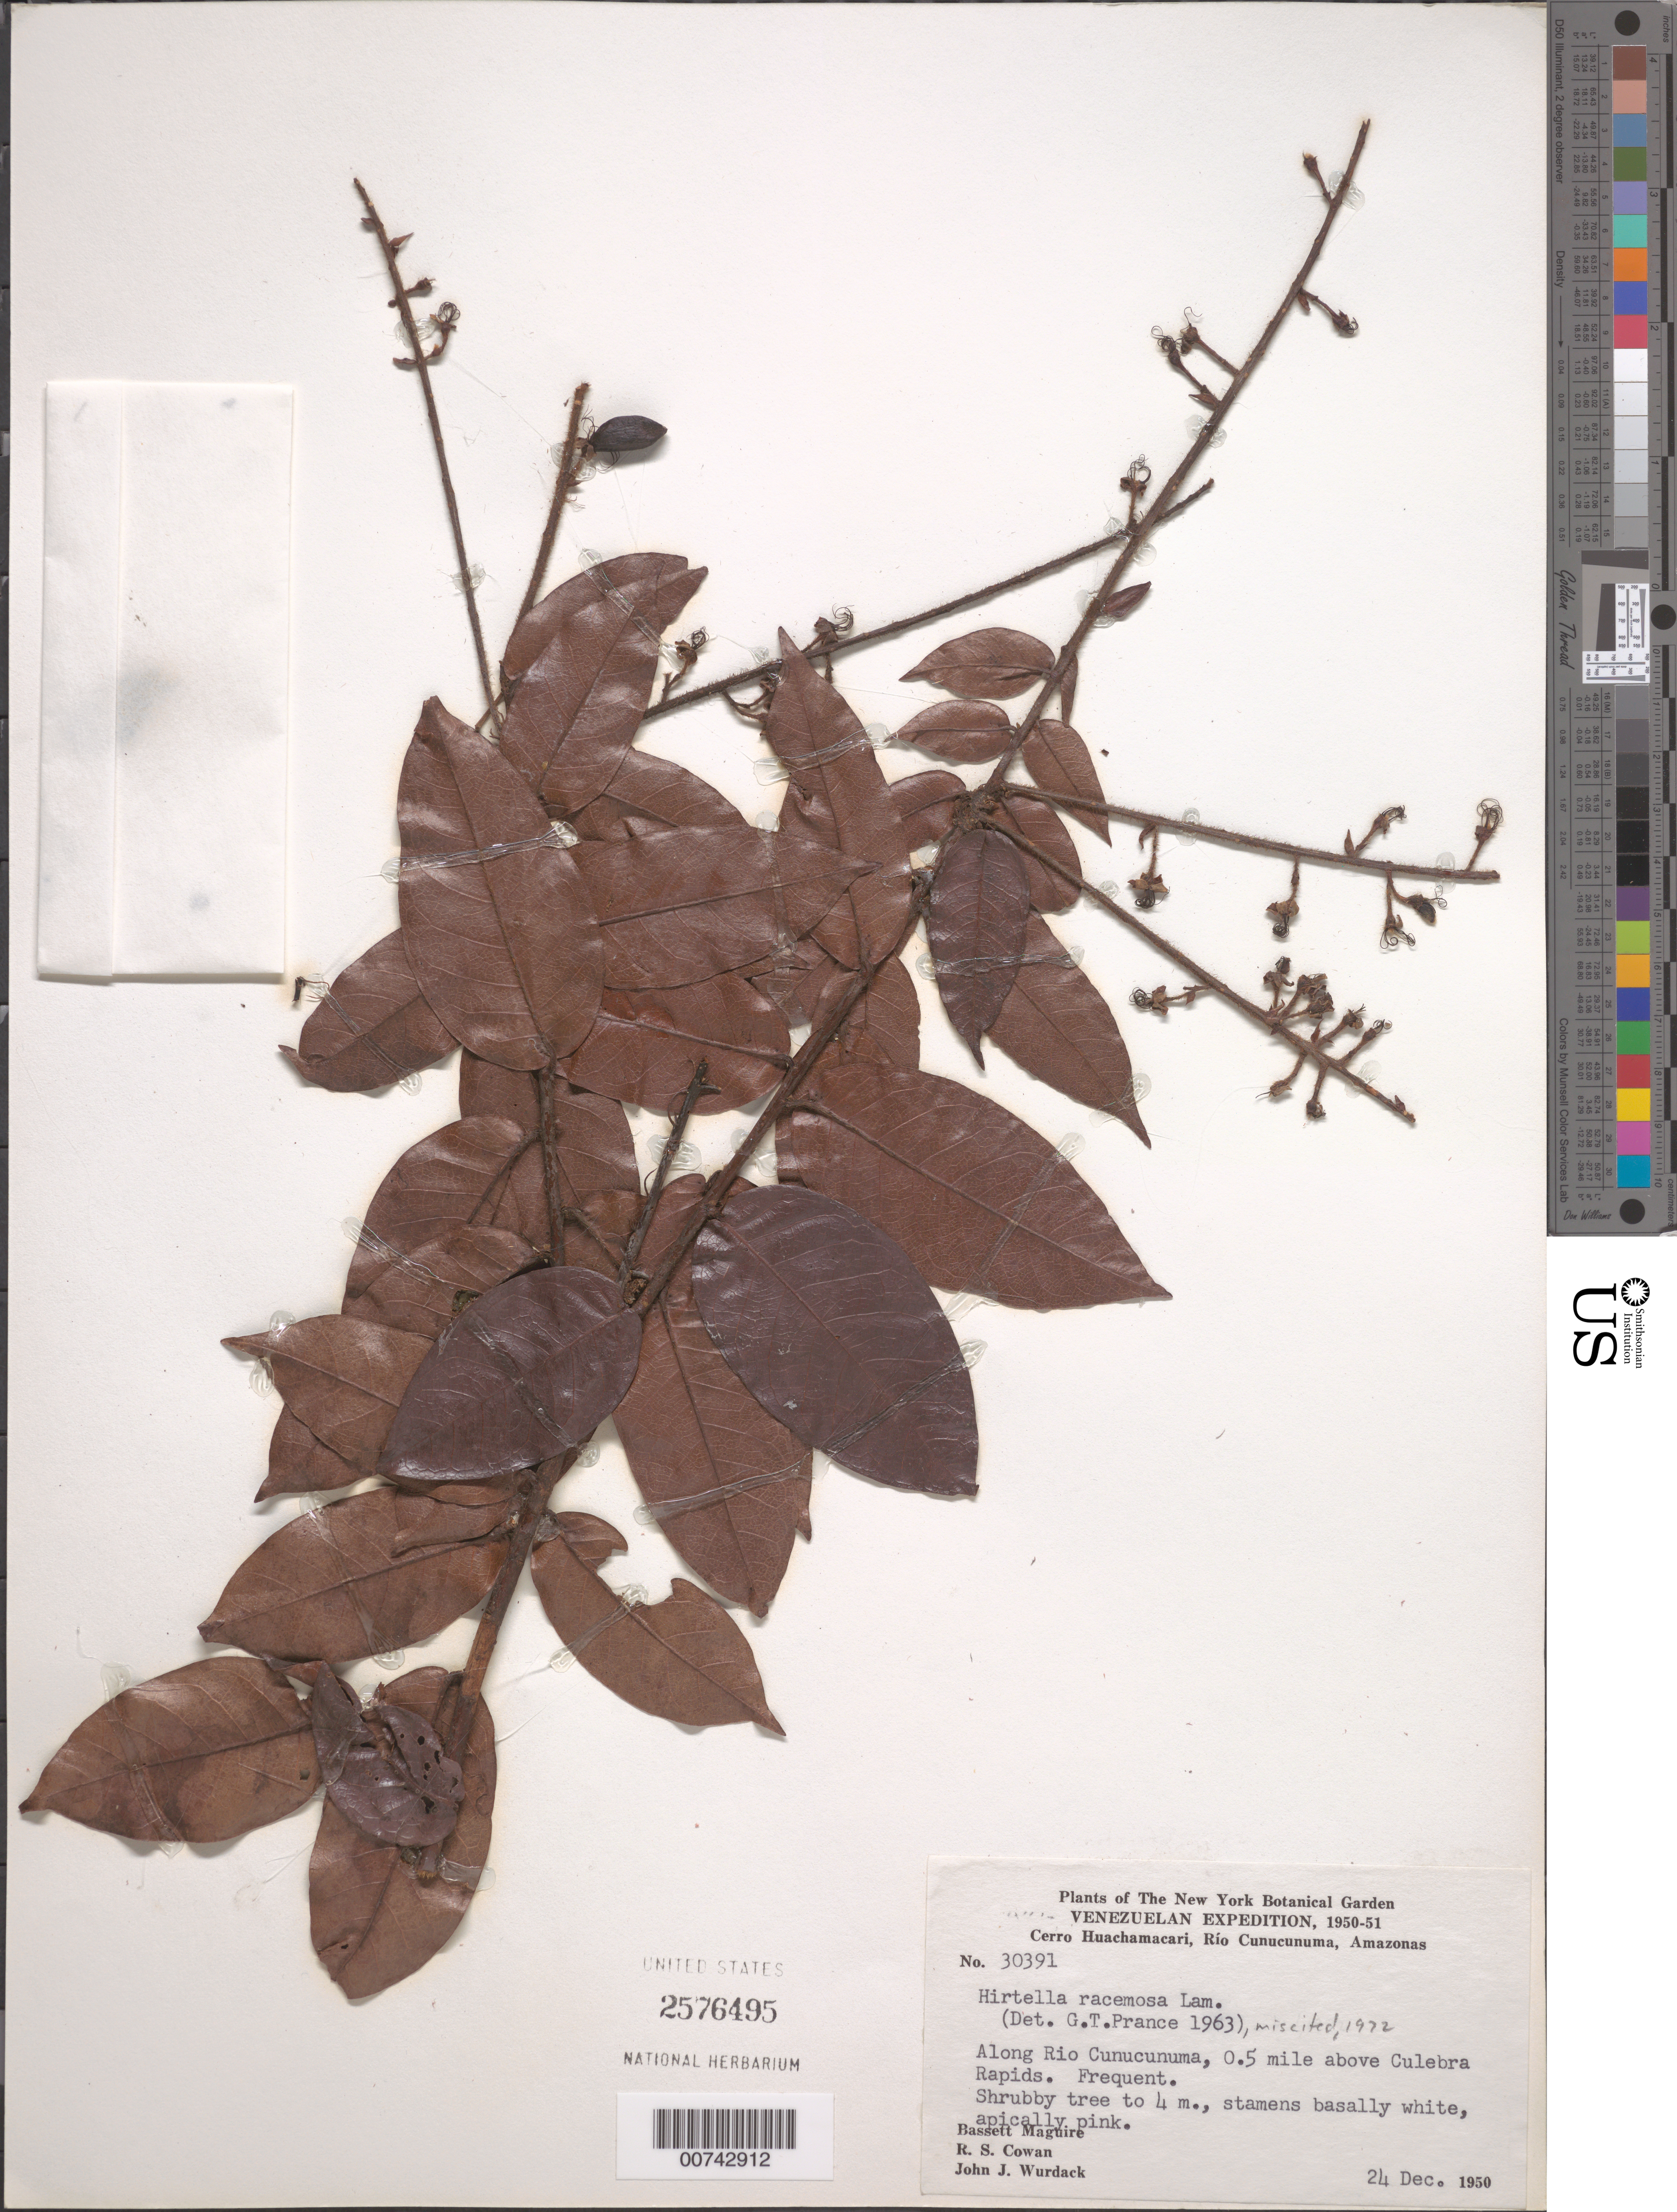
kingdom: Plantae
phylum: Tracheophyta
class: Magnoliopsida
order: Malpighiales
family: Chrysobalanaceae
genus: Hirtella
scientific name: Hirtella racemosa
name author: Lam.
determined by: Prance, G. T.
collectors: B. Maguire, R. S. Cowan & J. J. Wurdack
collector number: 30391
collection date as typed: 24-Dec-50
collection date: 1950-12-24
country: Venezuela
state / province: Amazonas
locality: Río Cunucunuma, Culebra Rapids, 0.5 miles above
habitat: Along river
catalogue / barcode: US 2576495